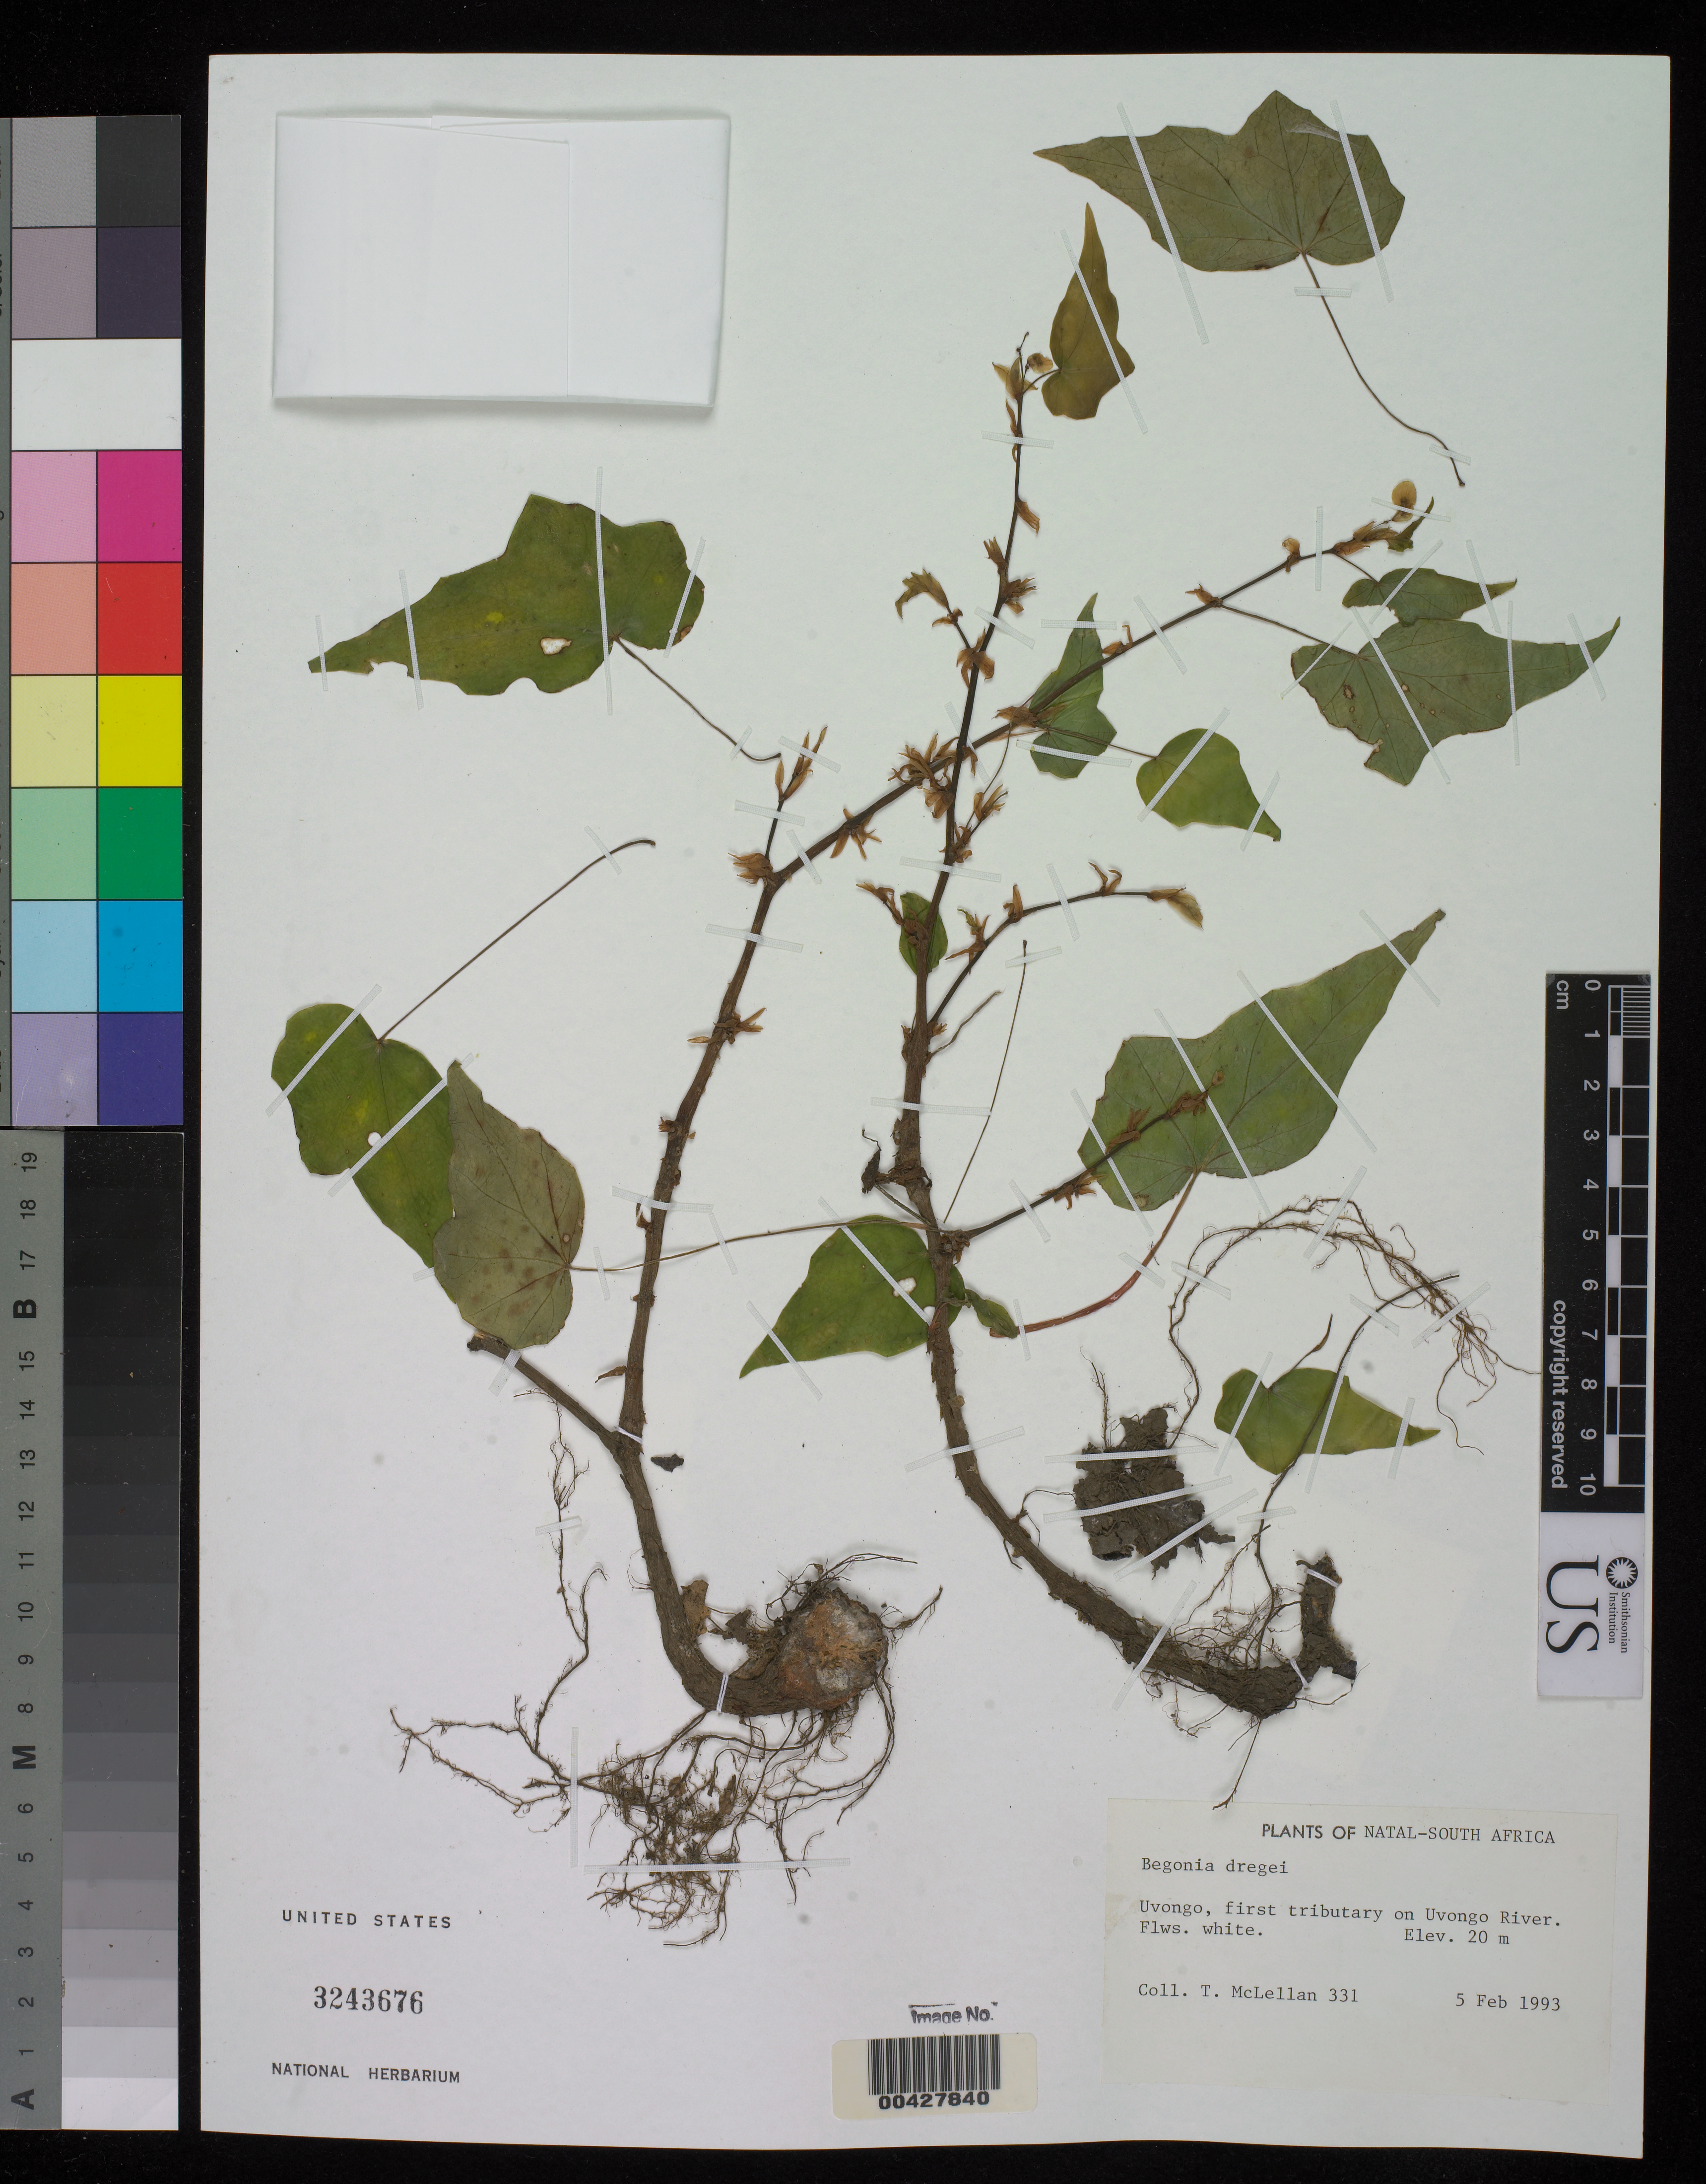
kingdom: Plantae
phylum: Tracheophyta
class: Magnoliopsida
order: Cucurbitales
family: Begoniaceae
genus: Begonia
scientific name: Begonia dregei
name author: Otto & D. Dietr.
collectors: T. Mclellan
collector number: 331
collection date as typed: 05 Feb 1993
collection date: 1993-02-05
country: South Africa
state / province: KwaZulu-Natal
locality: Uvongo, on uvongo river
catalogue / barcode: US 3243676